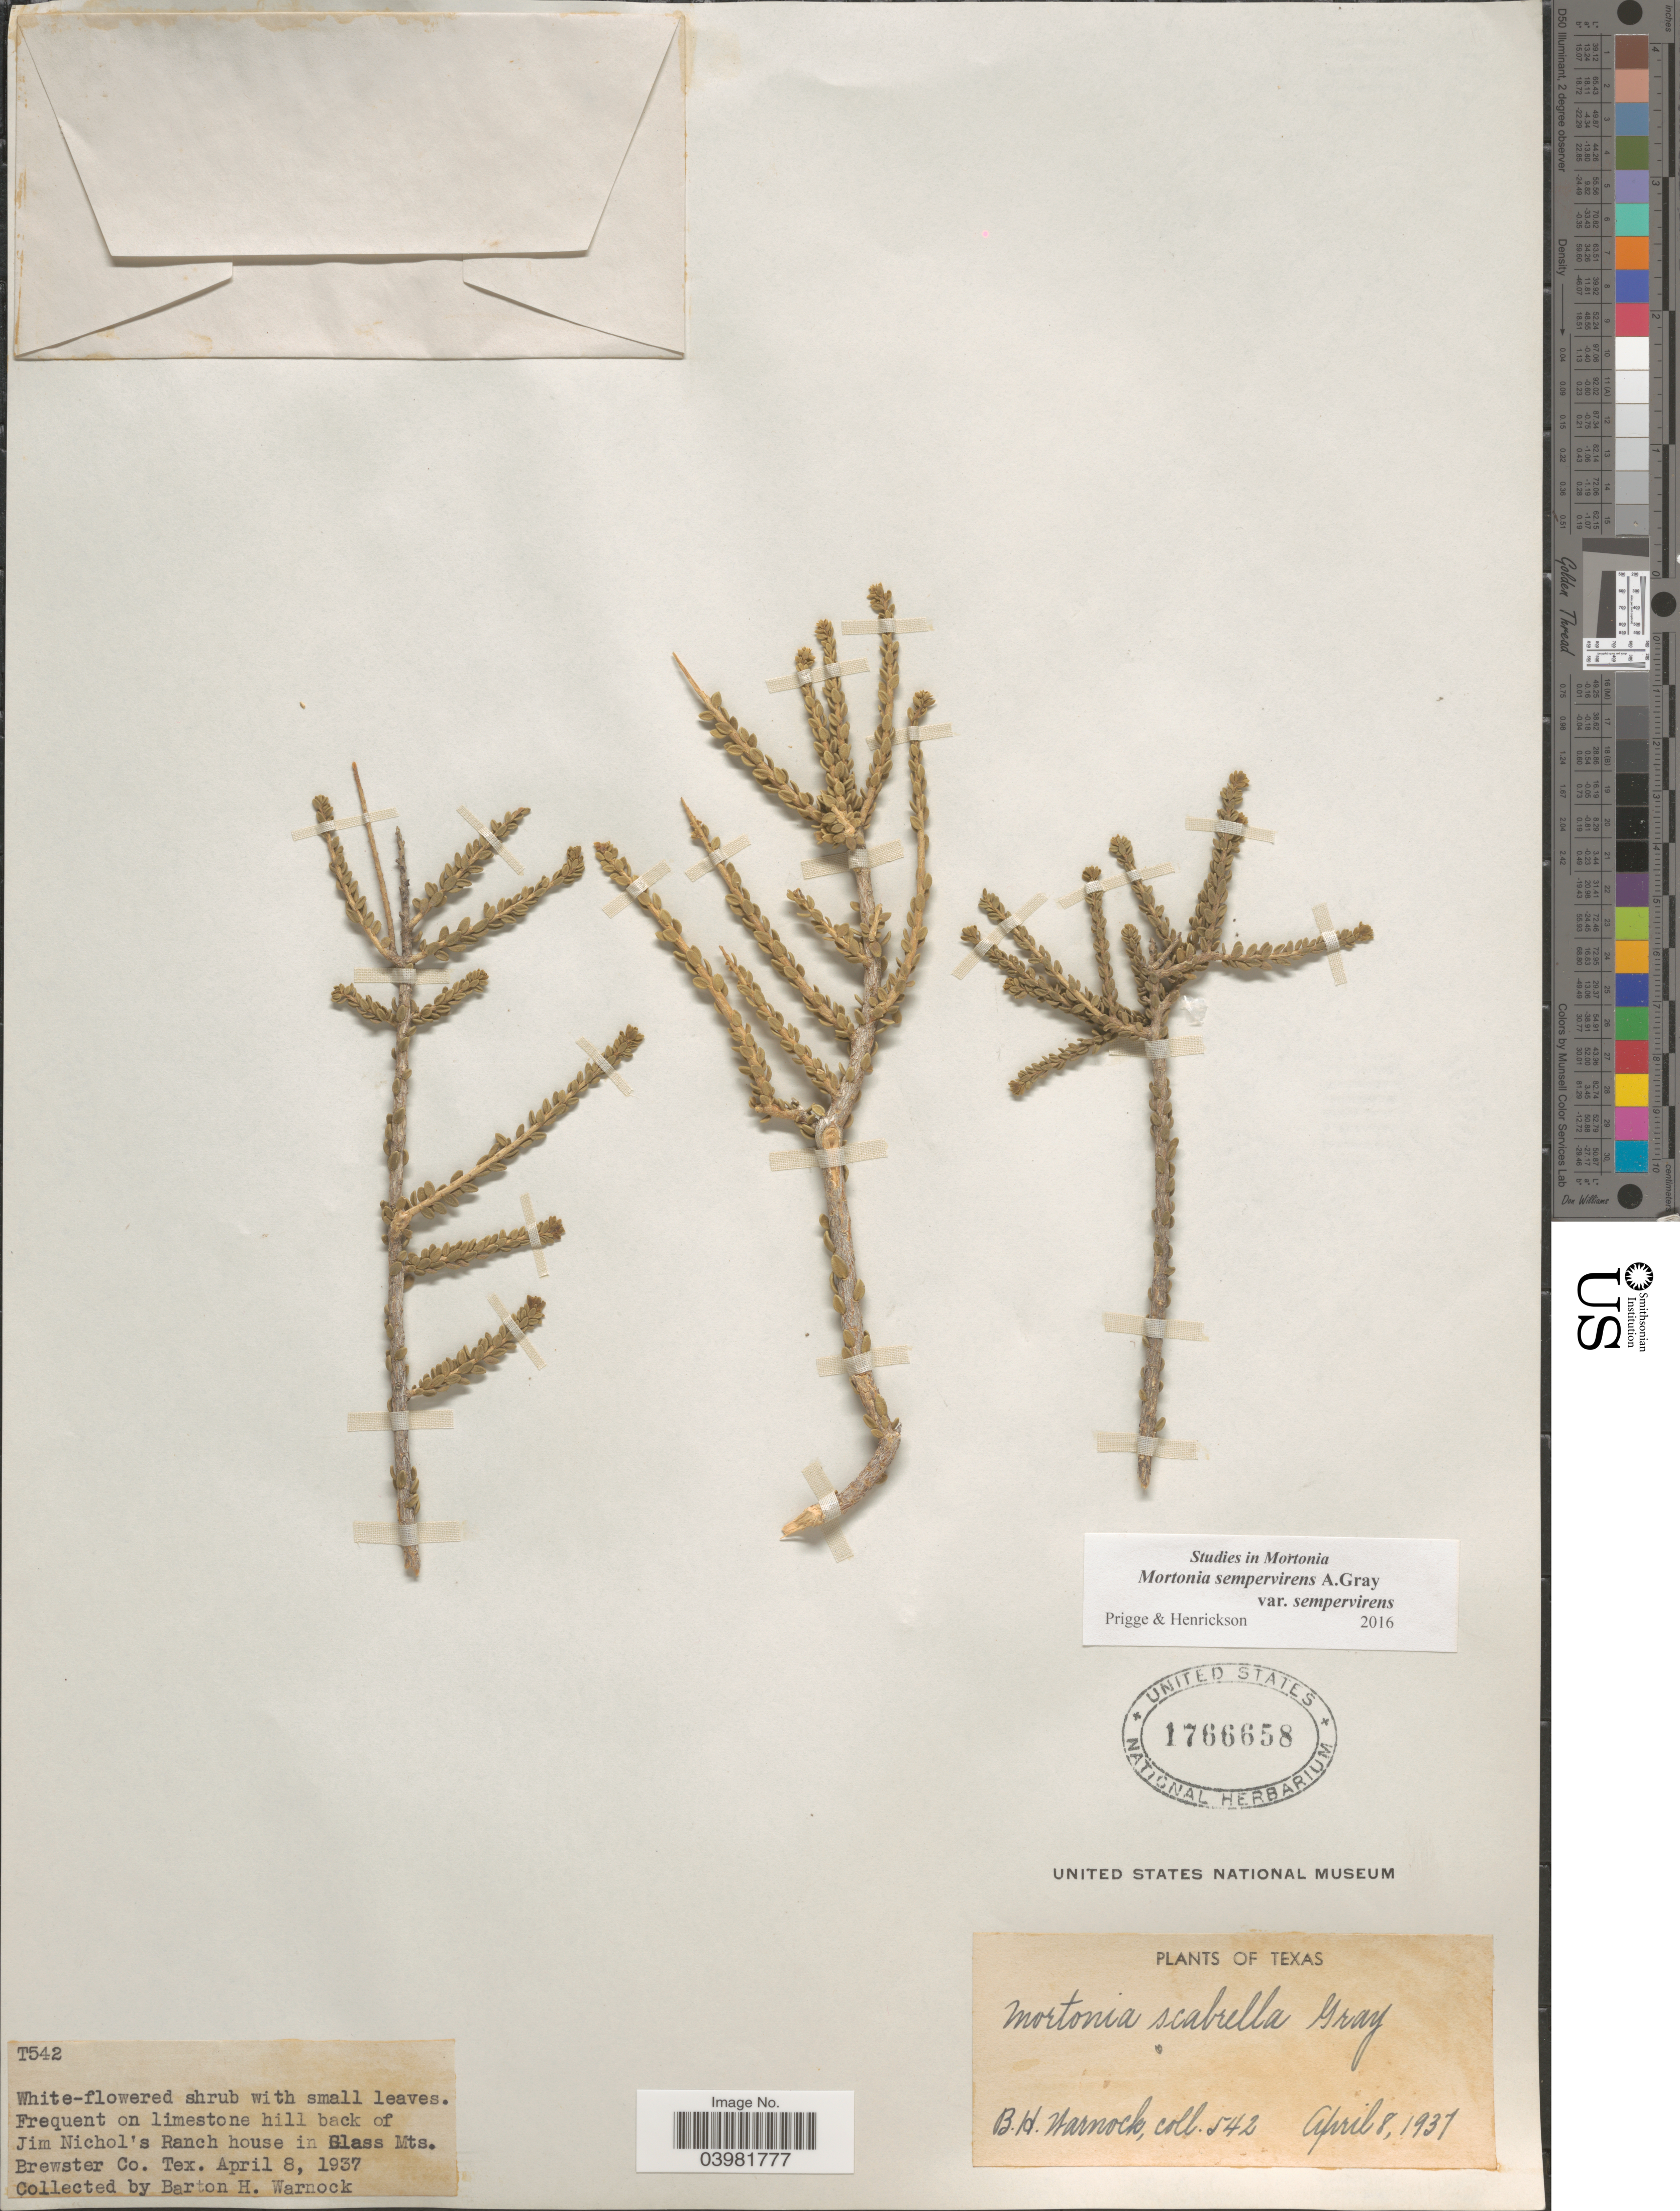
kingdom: Plantae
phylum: Tracheophyta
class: Magnoliopsida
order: Celastrales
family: Celastraceae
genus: Mortonia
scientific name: Mortonia sempervirens var. sempervirens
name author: A. Gray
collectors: B. H. Warnock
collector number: T542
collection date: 1937-04-08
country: United States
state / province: Texas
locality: Back of Jim Nichol's Ranch house in Glass Mts. Brewster Co.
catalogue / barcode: US 1766658